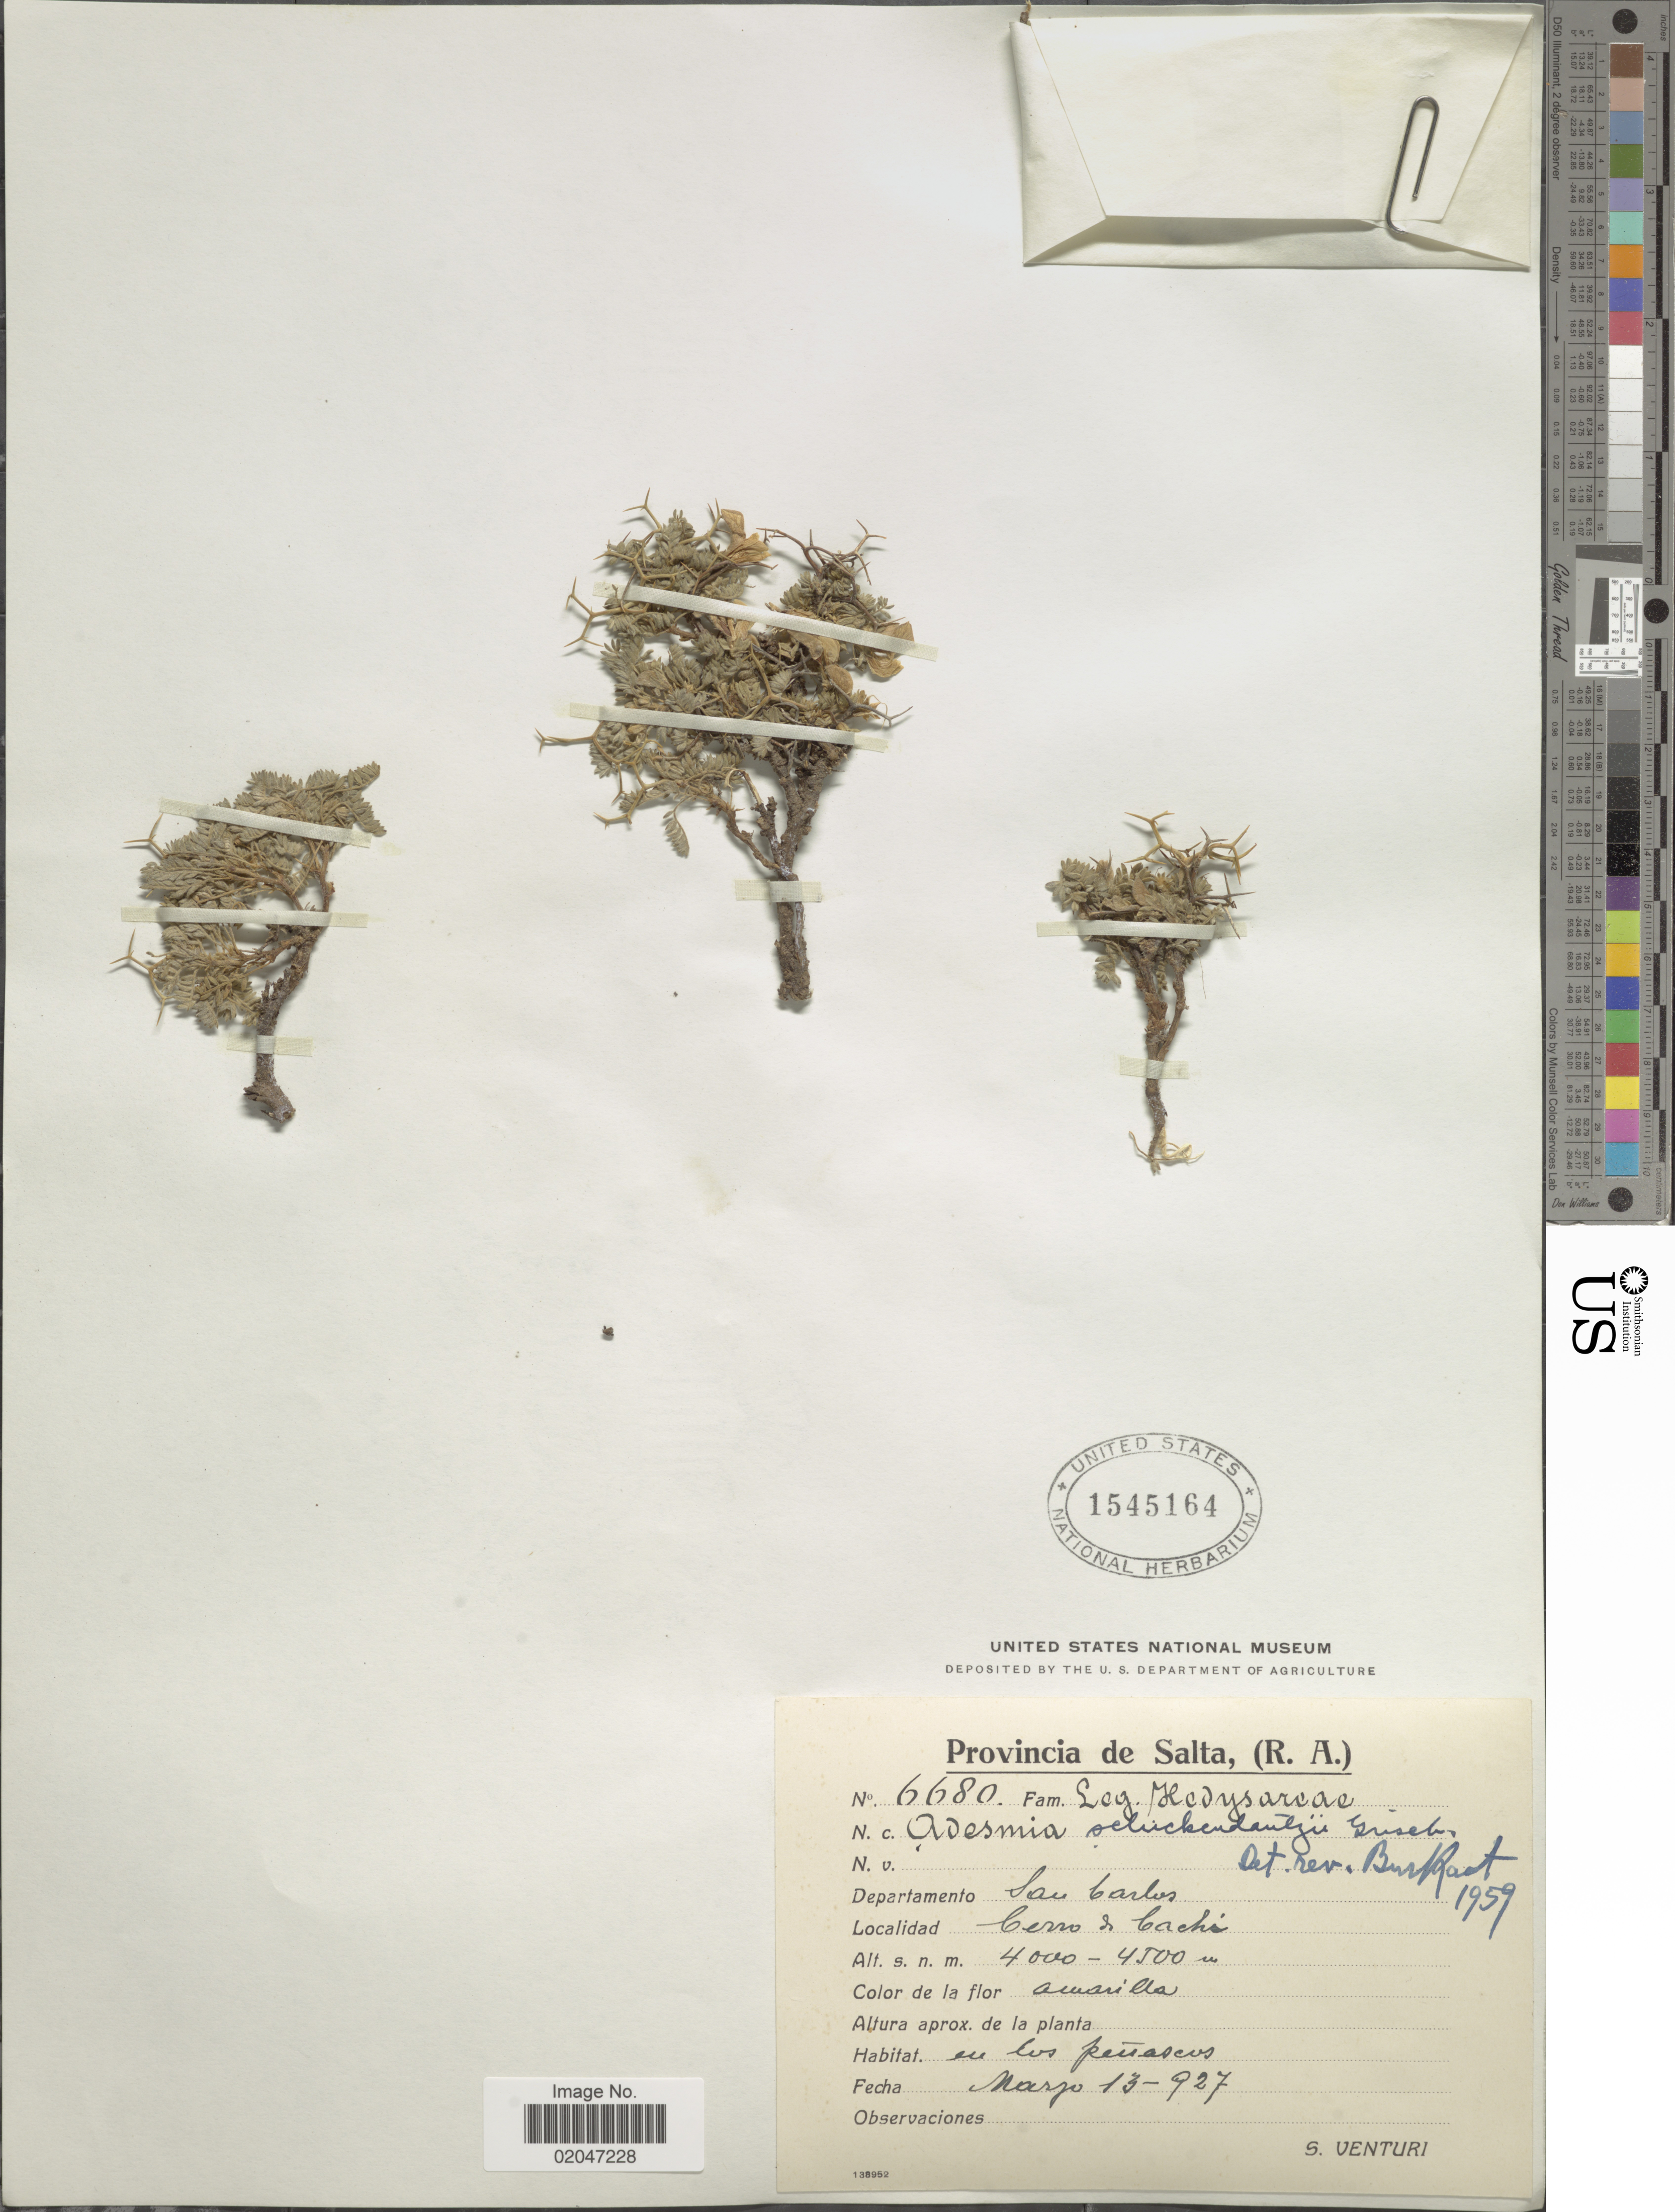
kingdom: Plantae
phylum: Tracheophyta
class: Magnoliopsida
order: Fabales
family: Fabaceae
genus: Adesmia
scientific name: Adesmia schickendantrii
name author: Griseb.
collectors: S. Venturi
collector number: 6680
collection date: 1927-03-13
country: Argentina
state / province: Salta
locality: (R.A.), Departamento San Carlos, Cerro de Cachi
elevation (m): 4000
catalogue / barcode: US 1545164